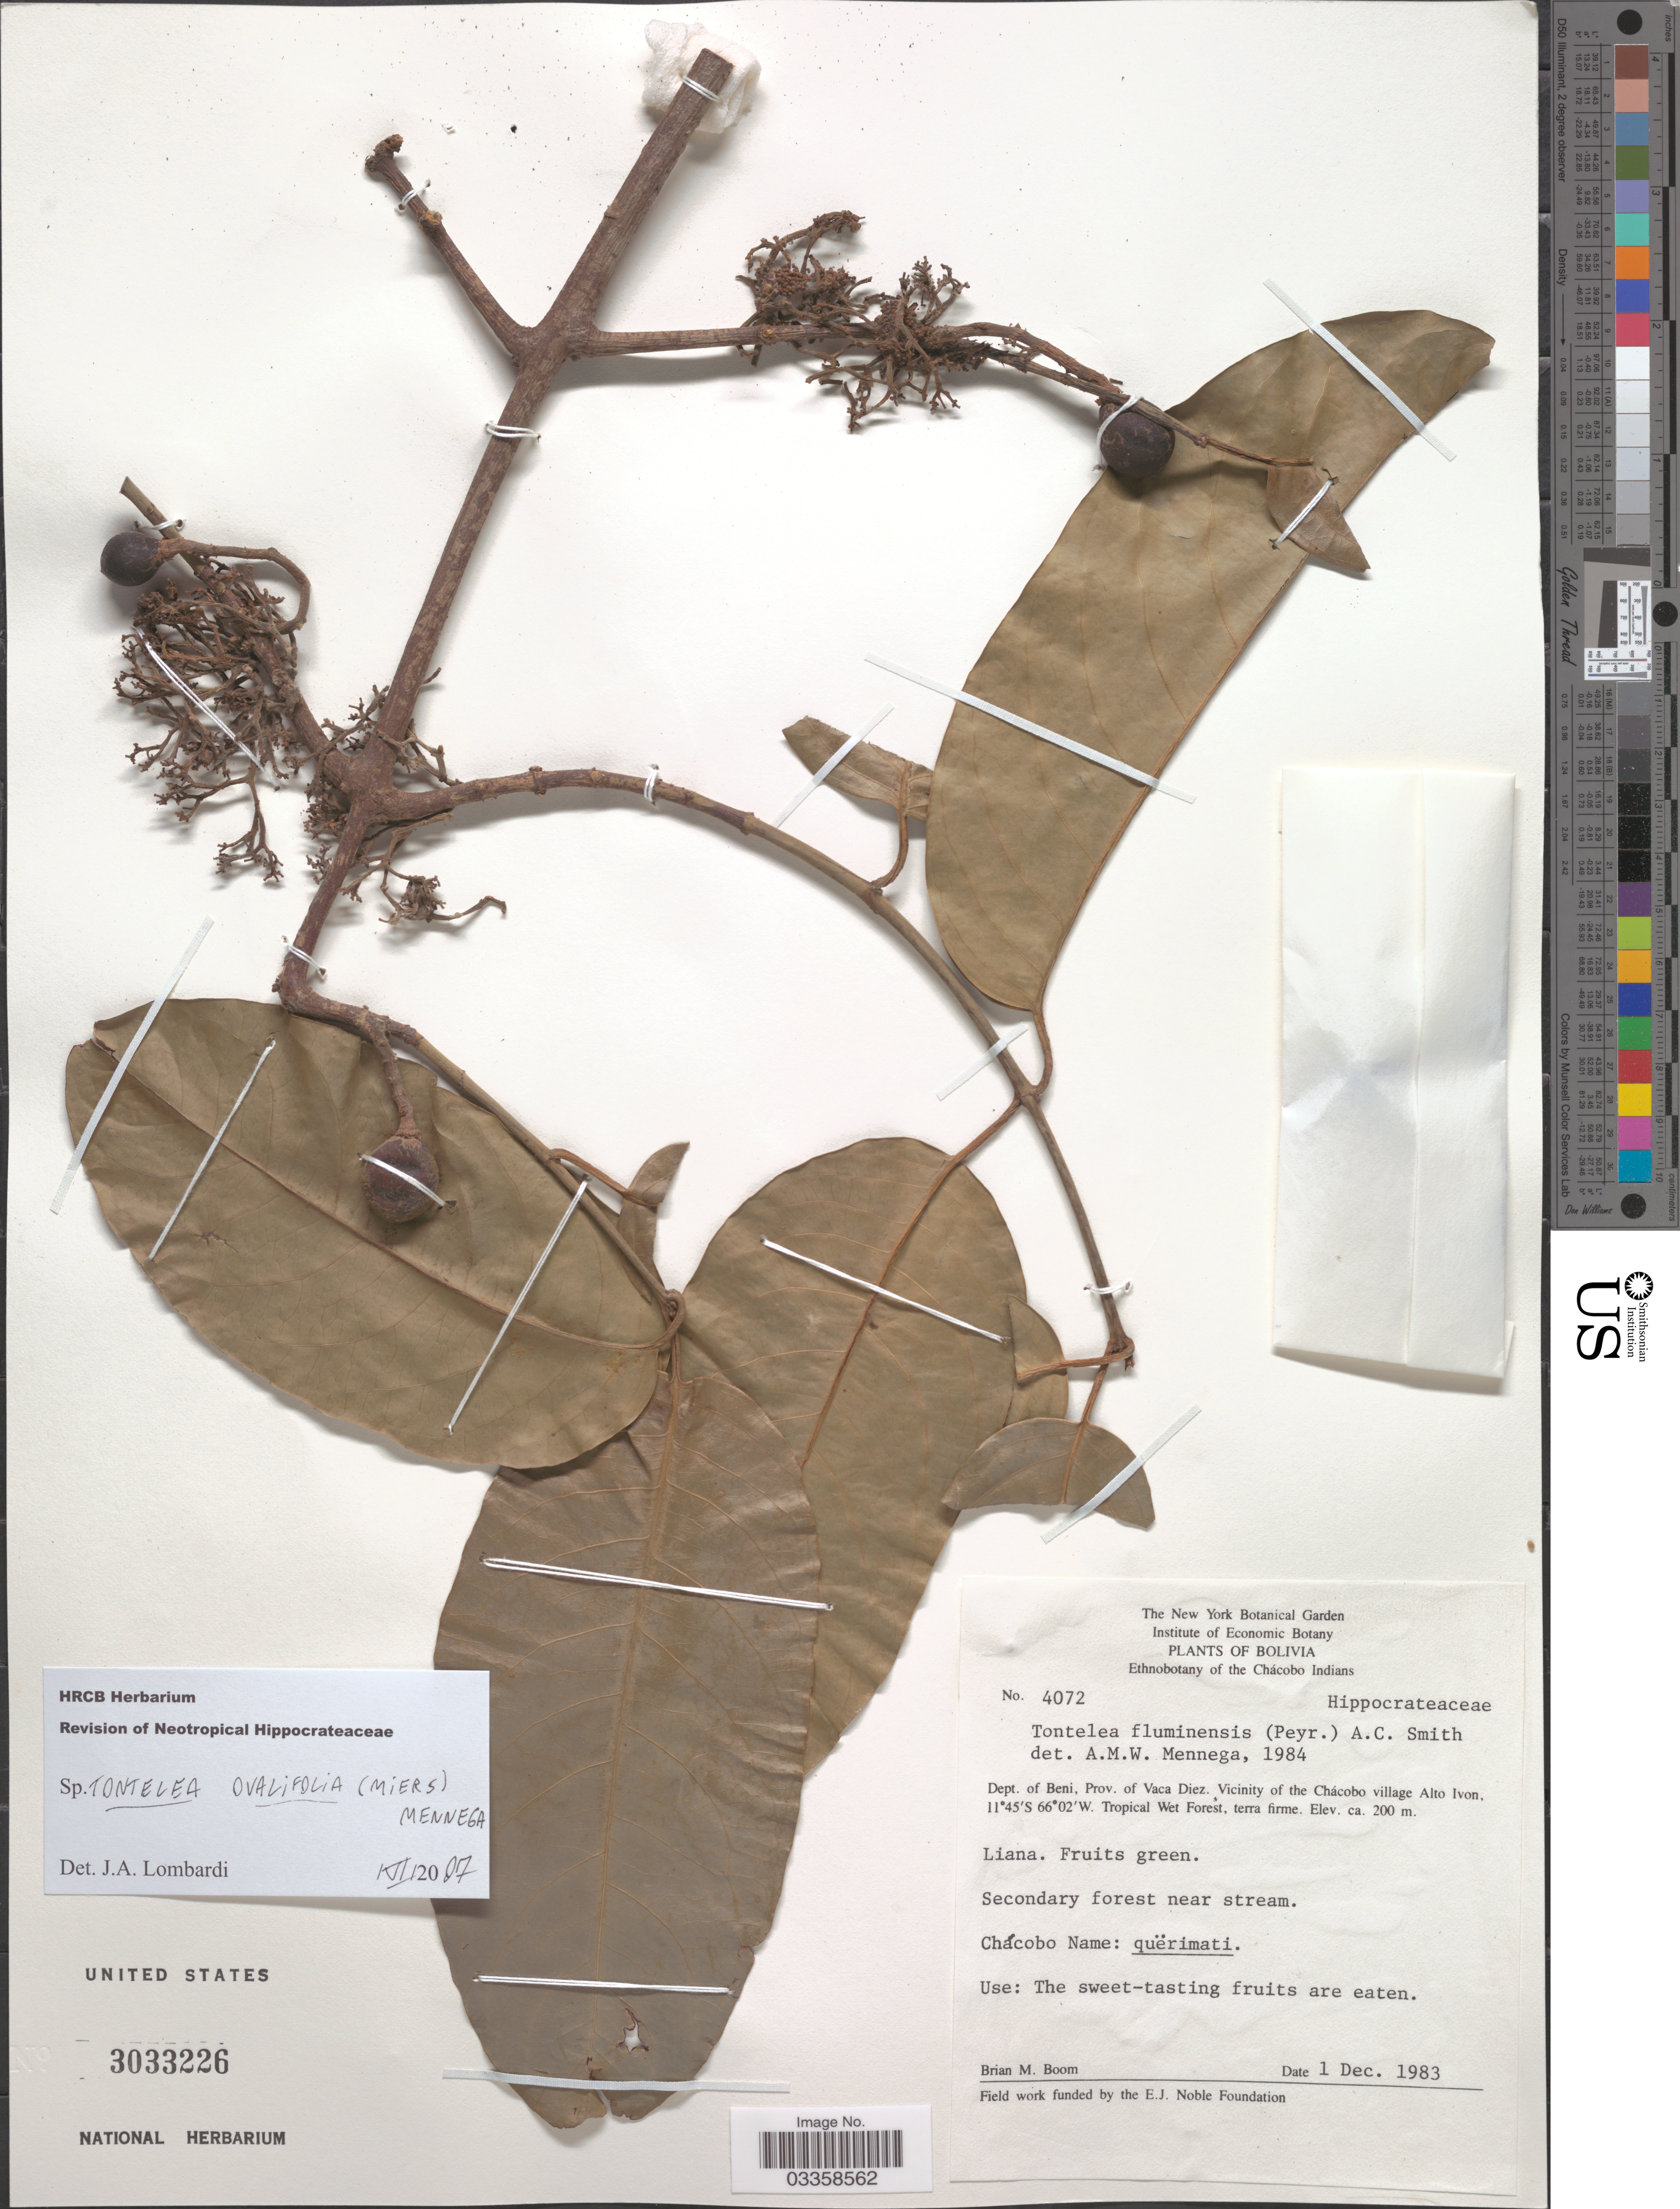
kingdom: Plantae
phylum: Tracheophyta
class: Magnoliopsida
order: Celastrales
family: Celastraceae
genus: Tontelea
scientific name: Tontelea ovalifolia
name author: (Miers) A.C. Sm.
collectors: B. M. Boom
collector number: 4072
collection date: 1983-12-01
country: Bolivia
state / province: Beni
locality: Dept. of Beni, Prov. of Vaca Diez. Vicinity of the Chácobo village Alto Ivon.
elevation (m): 200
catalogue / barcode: US 3033226